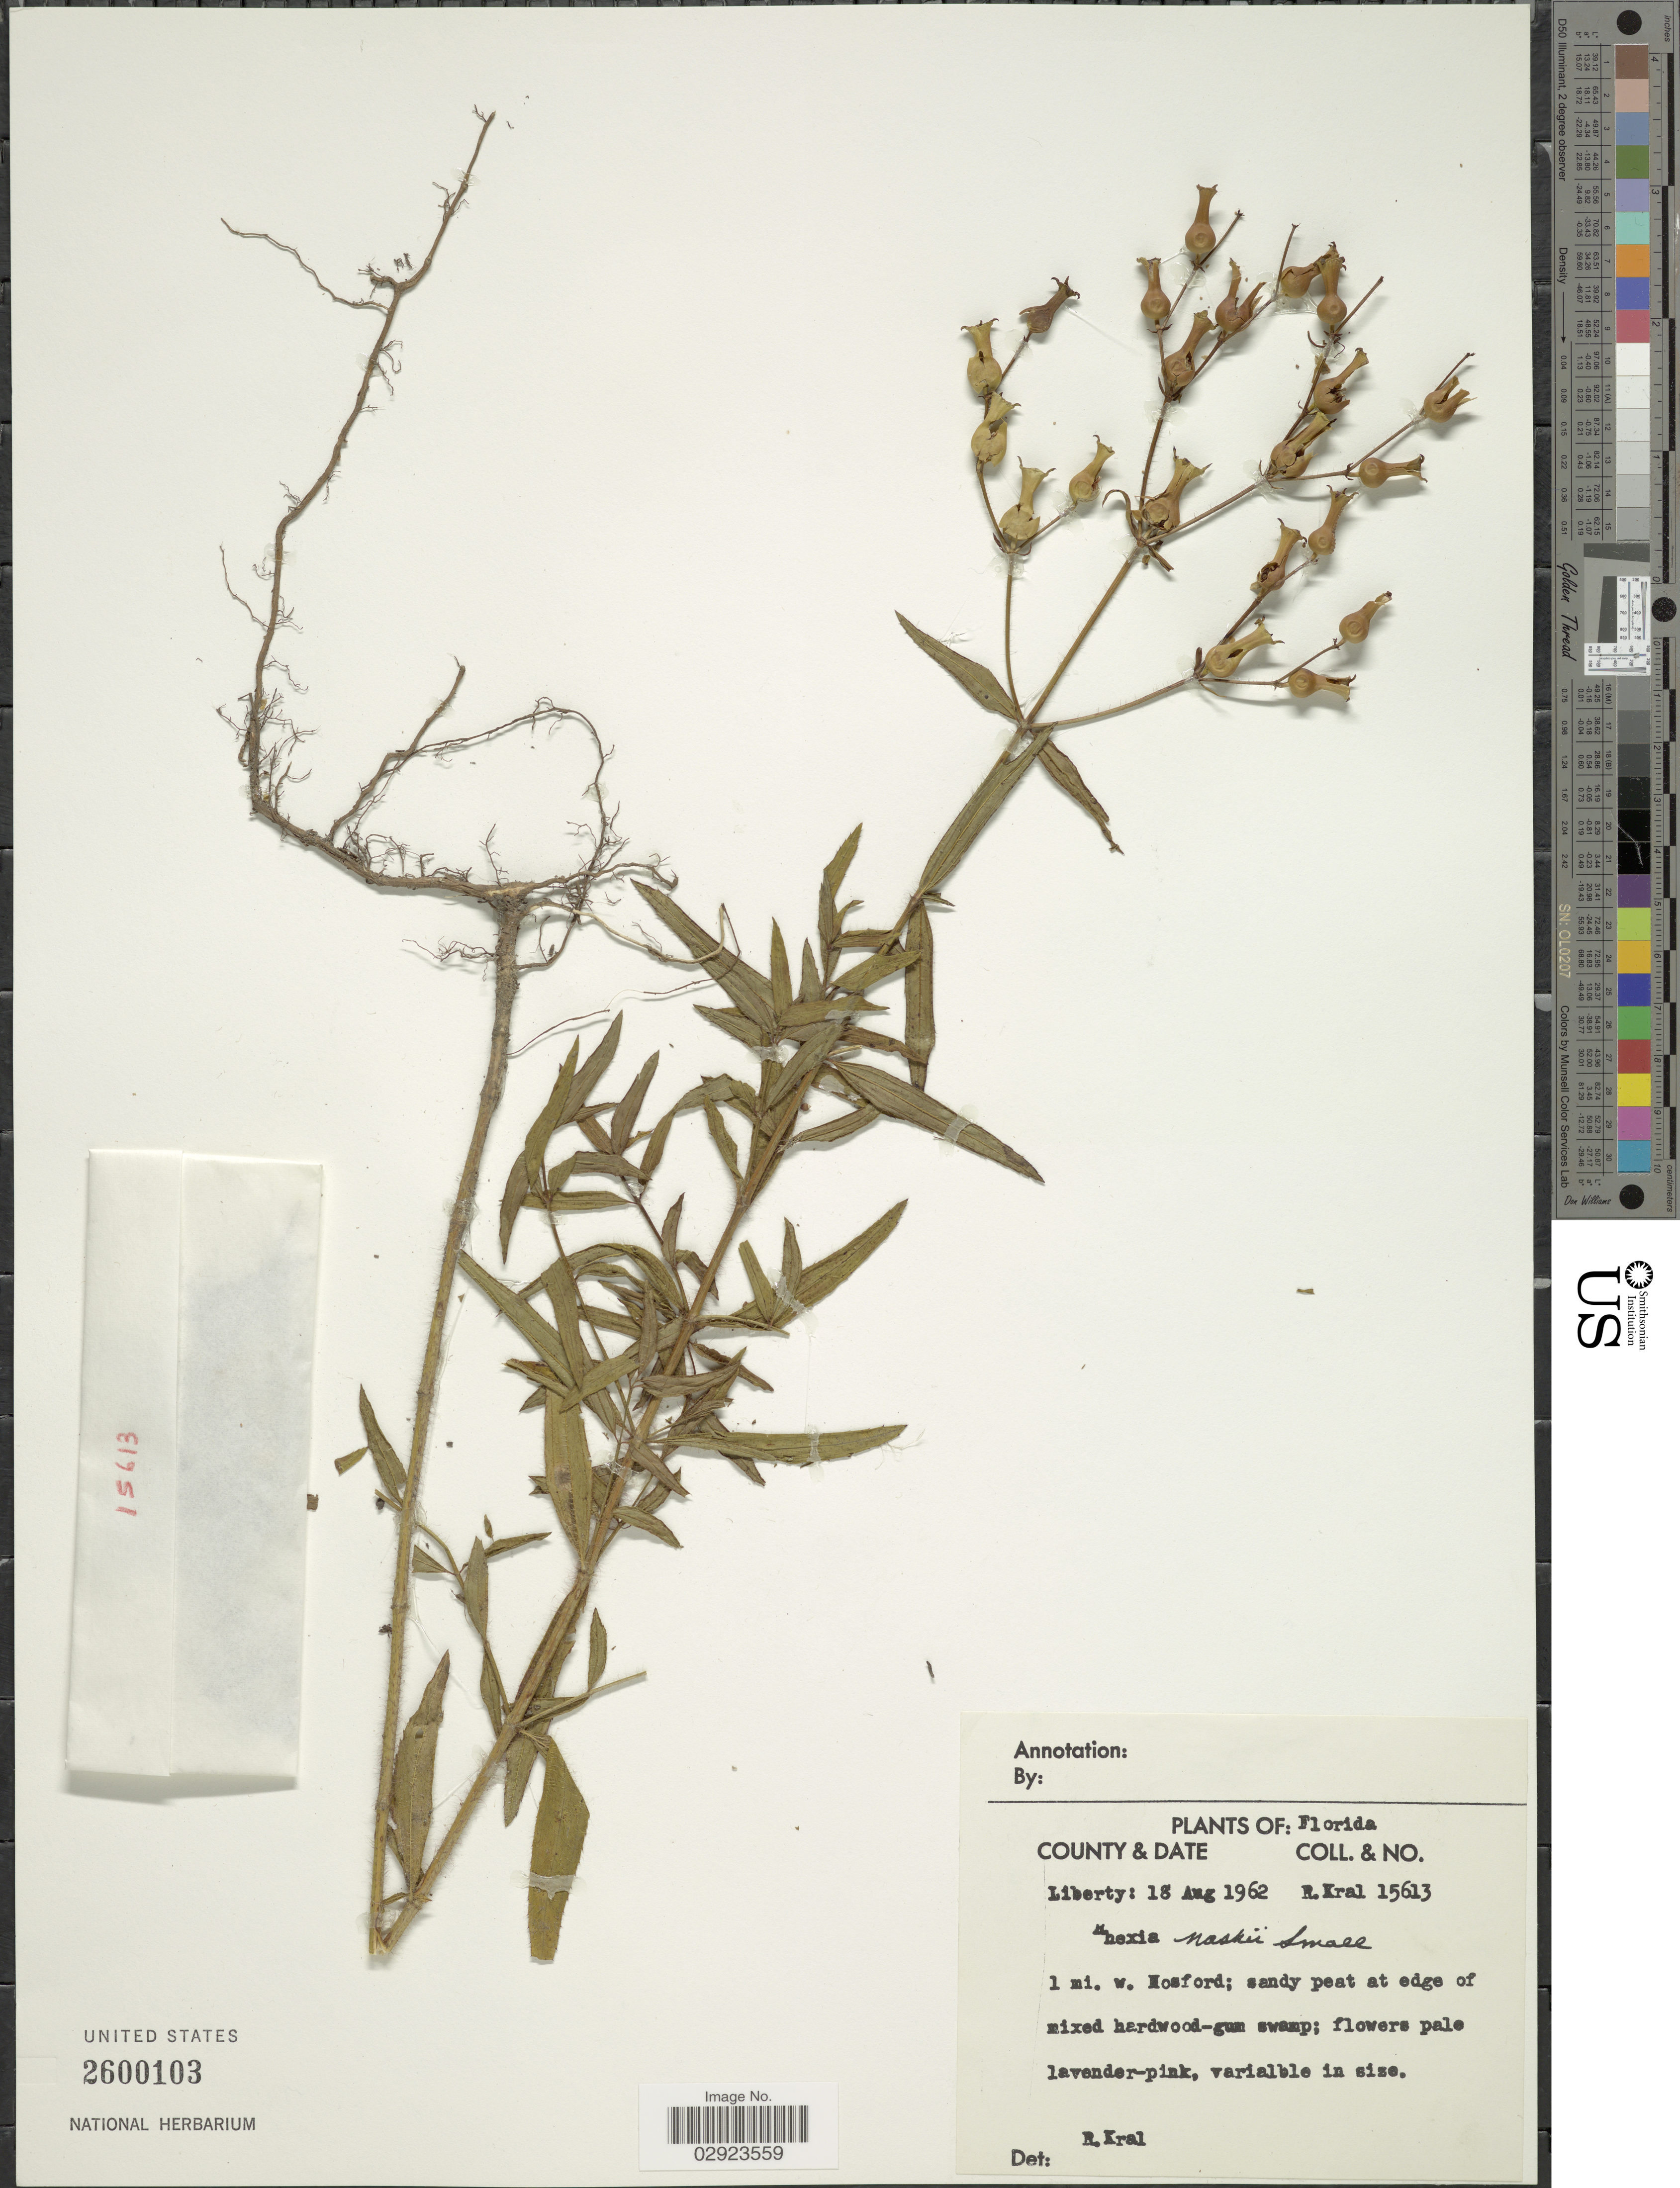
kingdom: Plantae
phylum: Tracheophyta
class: Magnoliopsida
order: Myrtales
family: Melastomataceae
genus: Rhexia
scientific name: Rhexia nashii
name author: Small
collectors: R. Kral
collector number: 15613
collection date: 1962-08-18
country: United States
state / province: Florida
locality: Liberty. 1 mi. w. Hosford.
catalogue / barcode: US 2600103